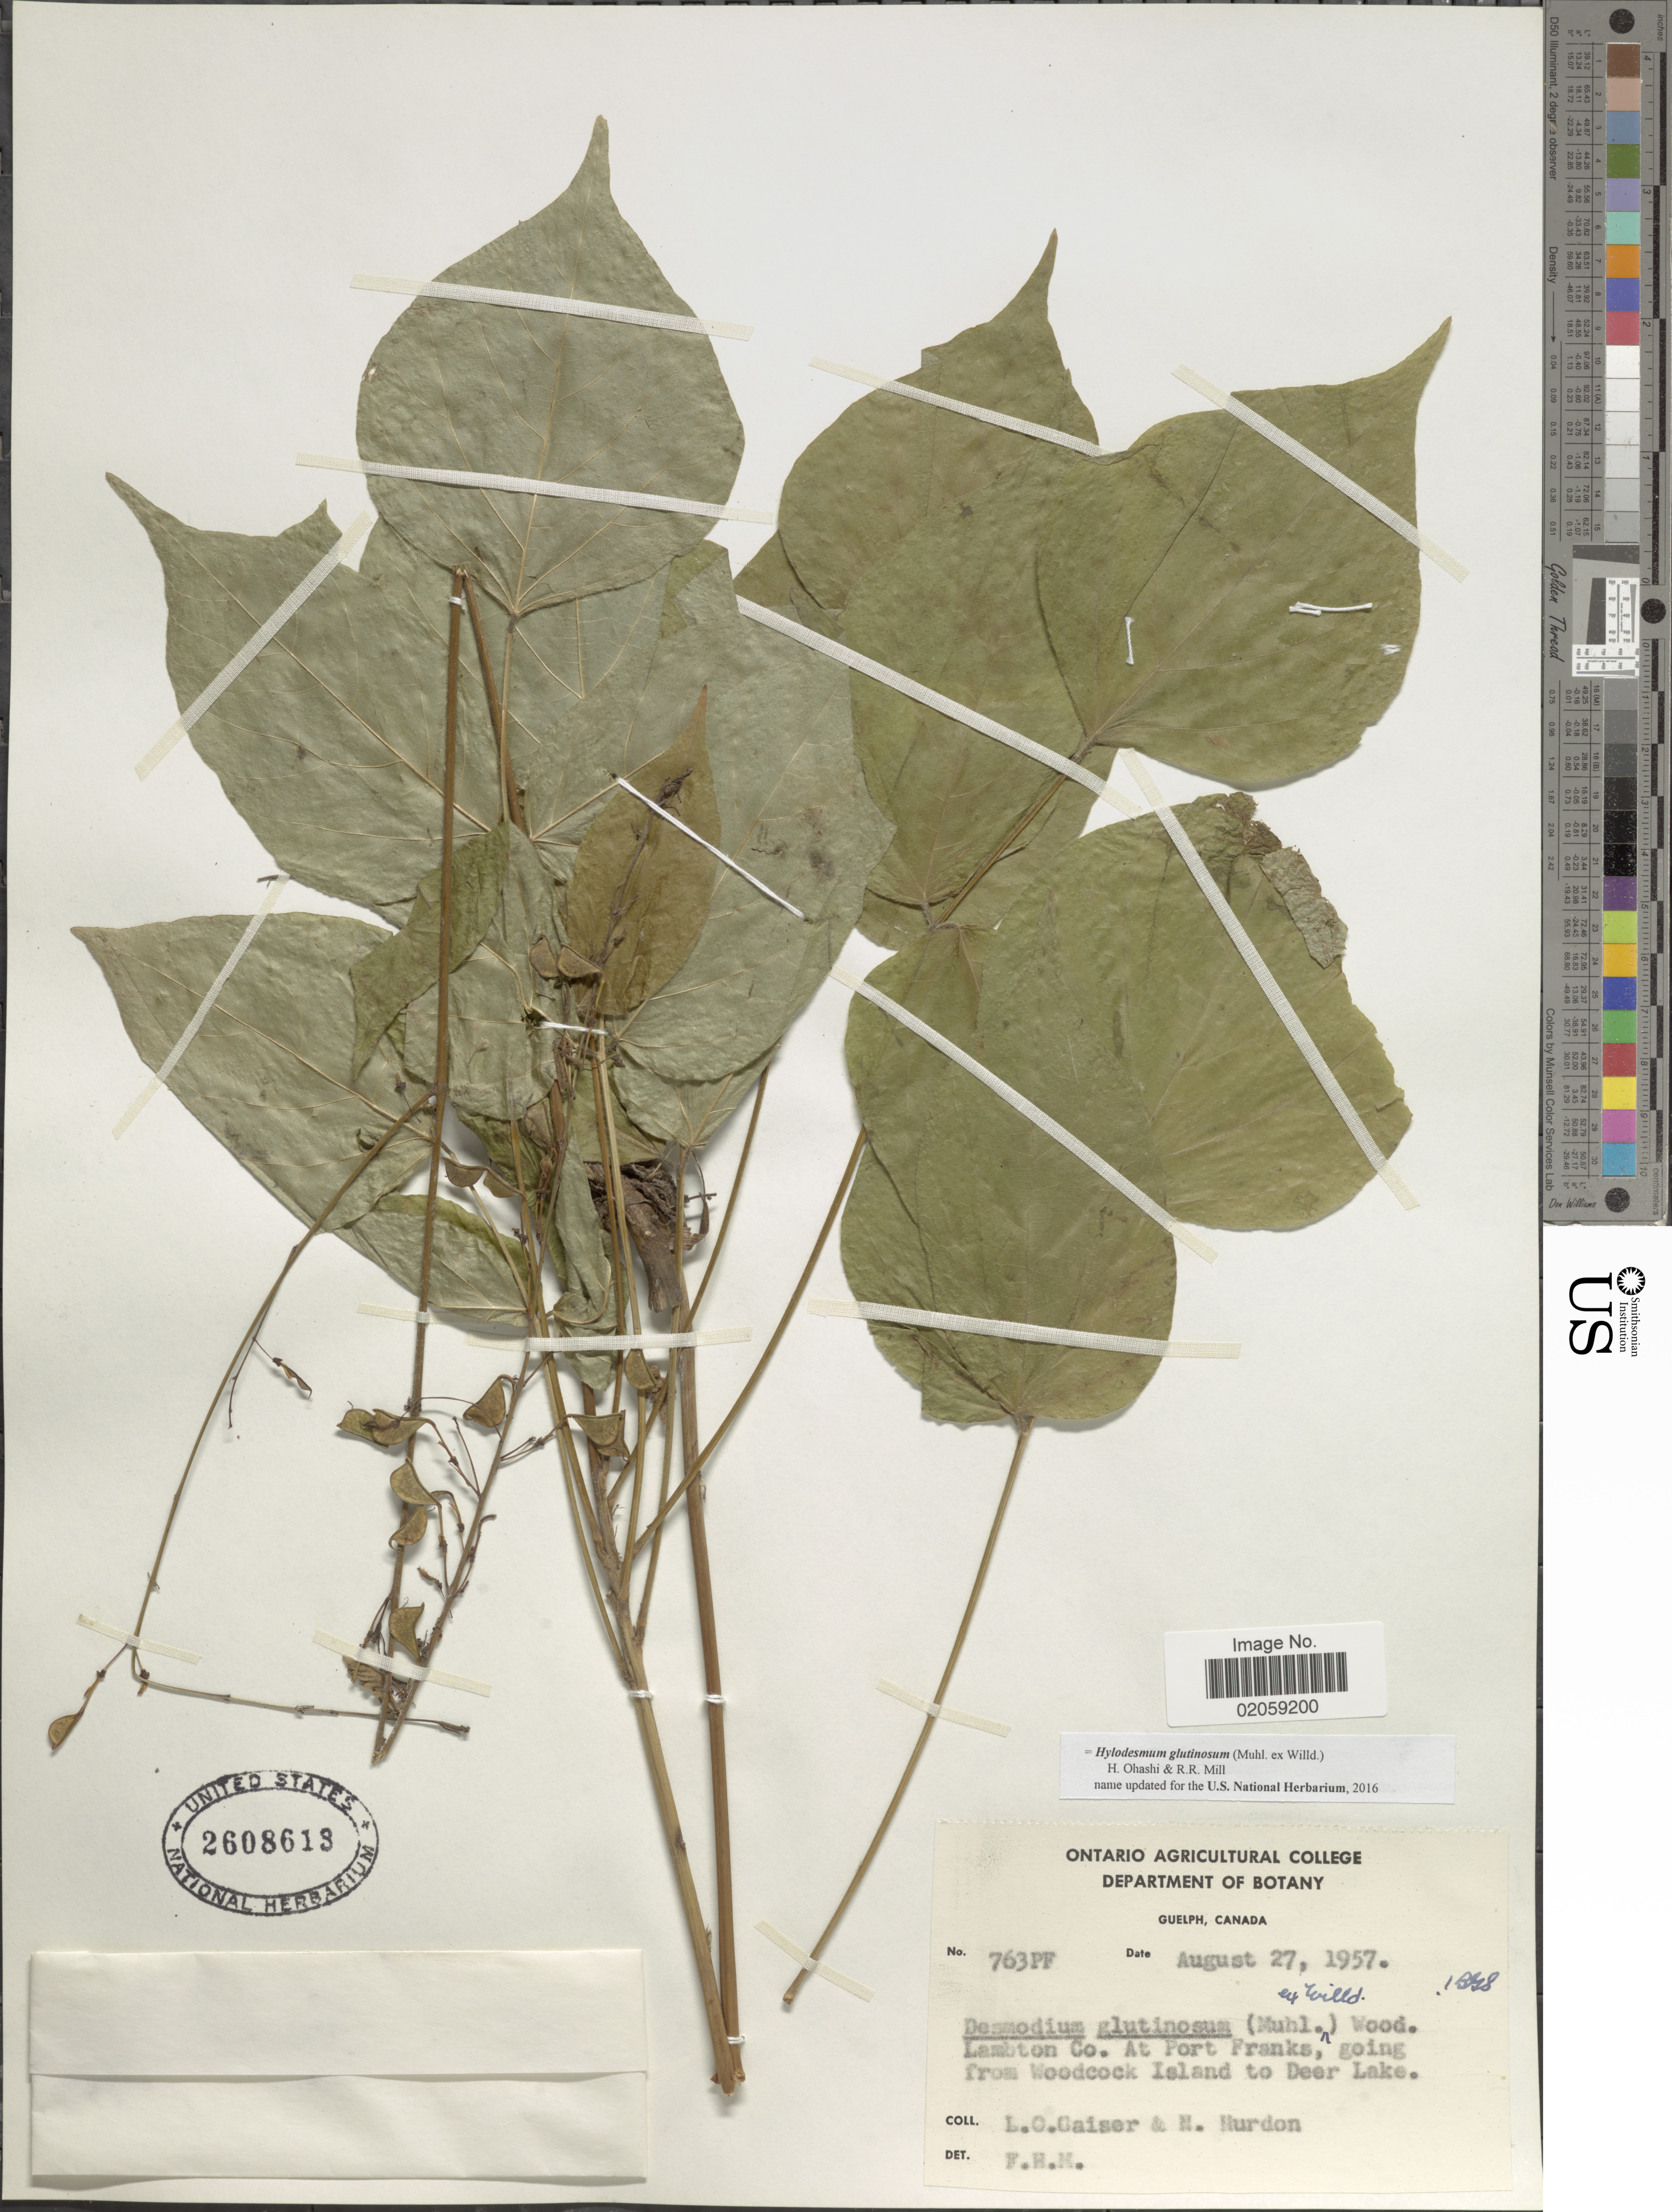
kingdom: Plantae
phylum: Tracheophyta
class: Magnoliopsida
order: Fabales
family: Fabaceae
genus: Hylodesmum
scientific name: Hylodesmum glutinosum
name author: (Muhl. ex Willd.) H. Ohashi & R.R. Mill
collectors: L. Gaiser & N. Hurdon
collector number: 763PF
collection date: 1957-08-27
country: Canada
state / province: Ontario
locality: Lambton Co., Port Franks, going from Woodcock Island to Deer Lake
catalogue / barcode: US 2608613